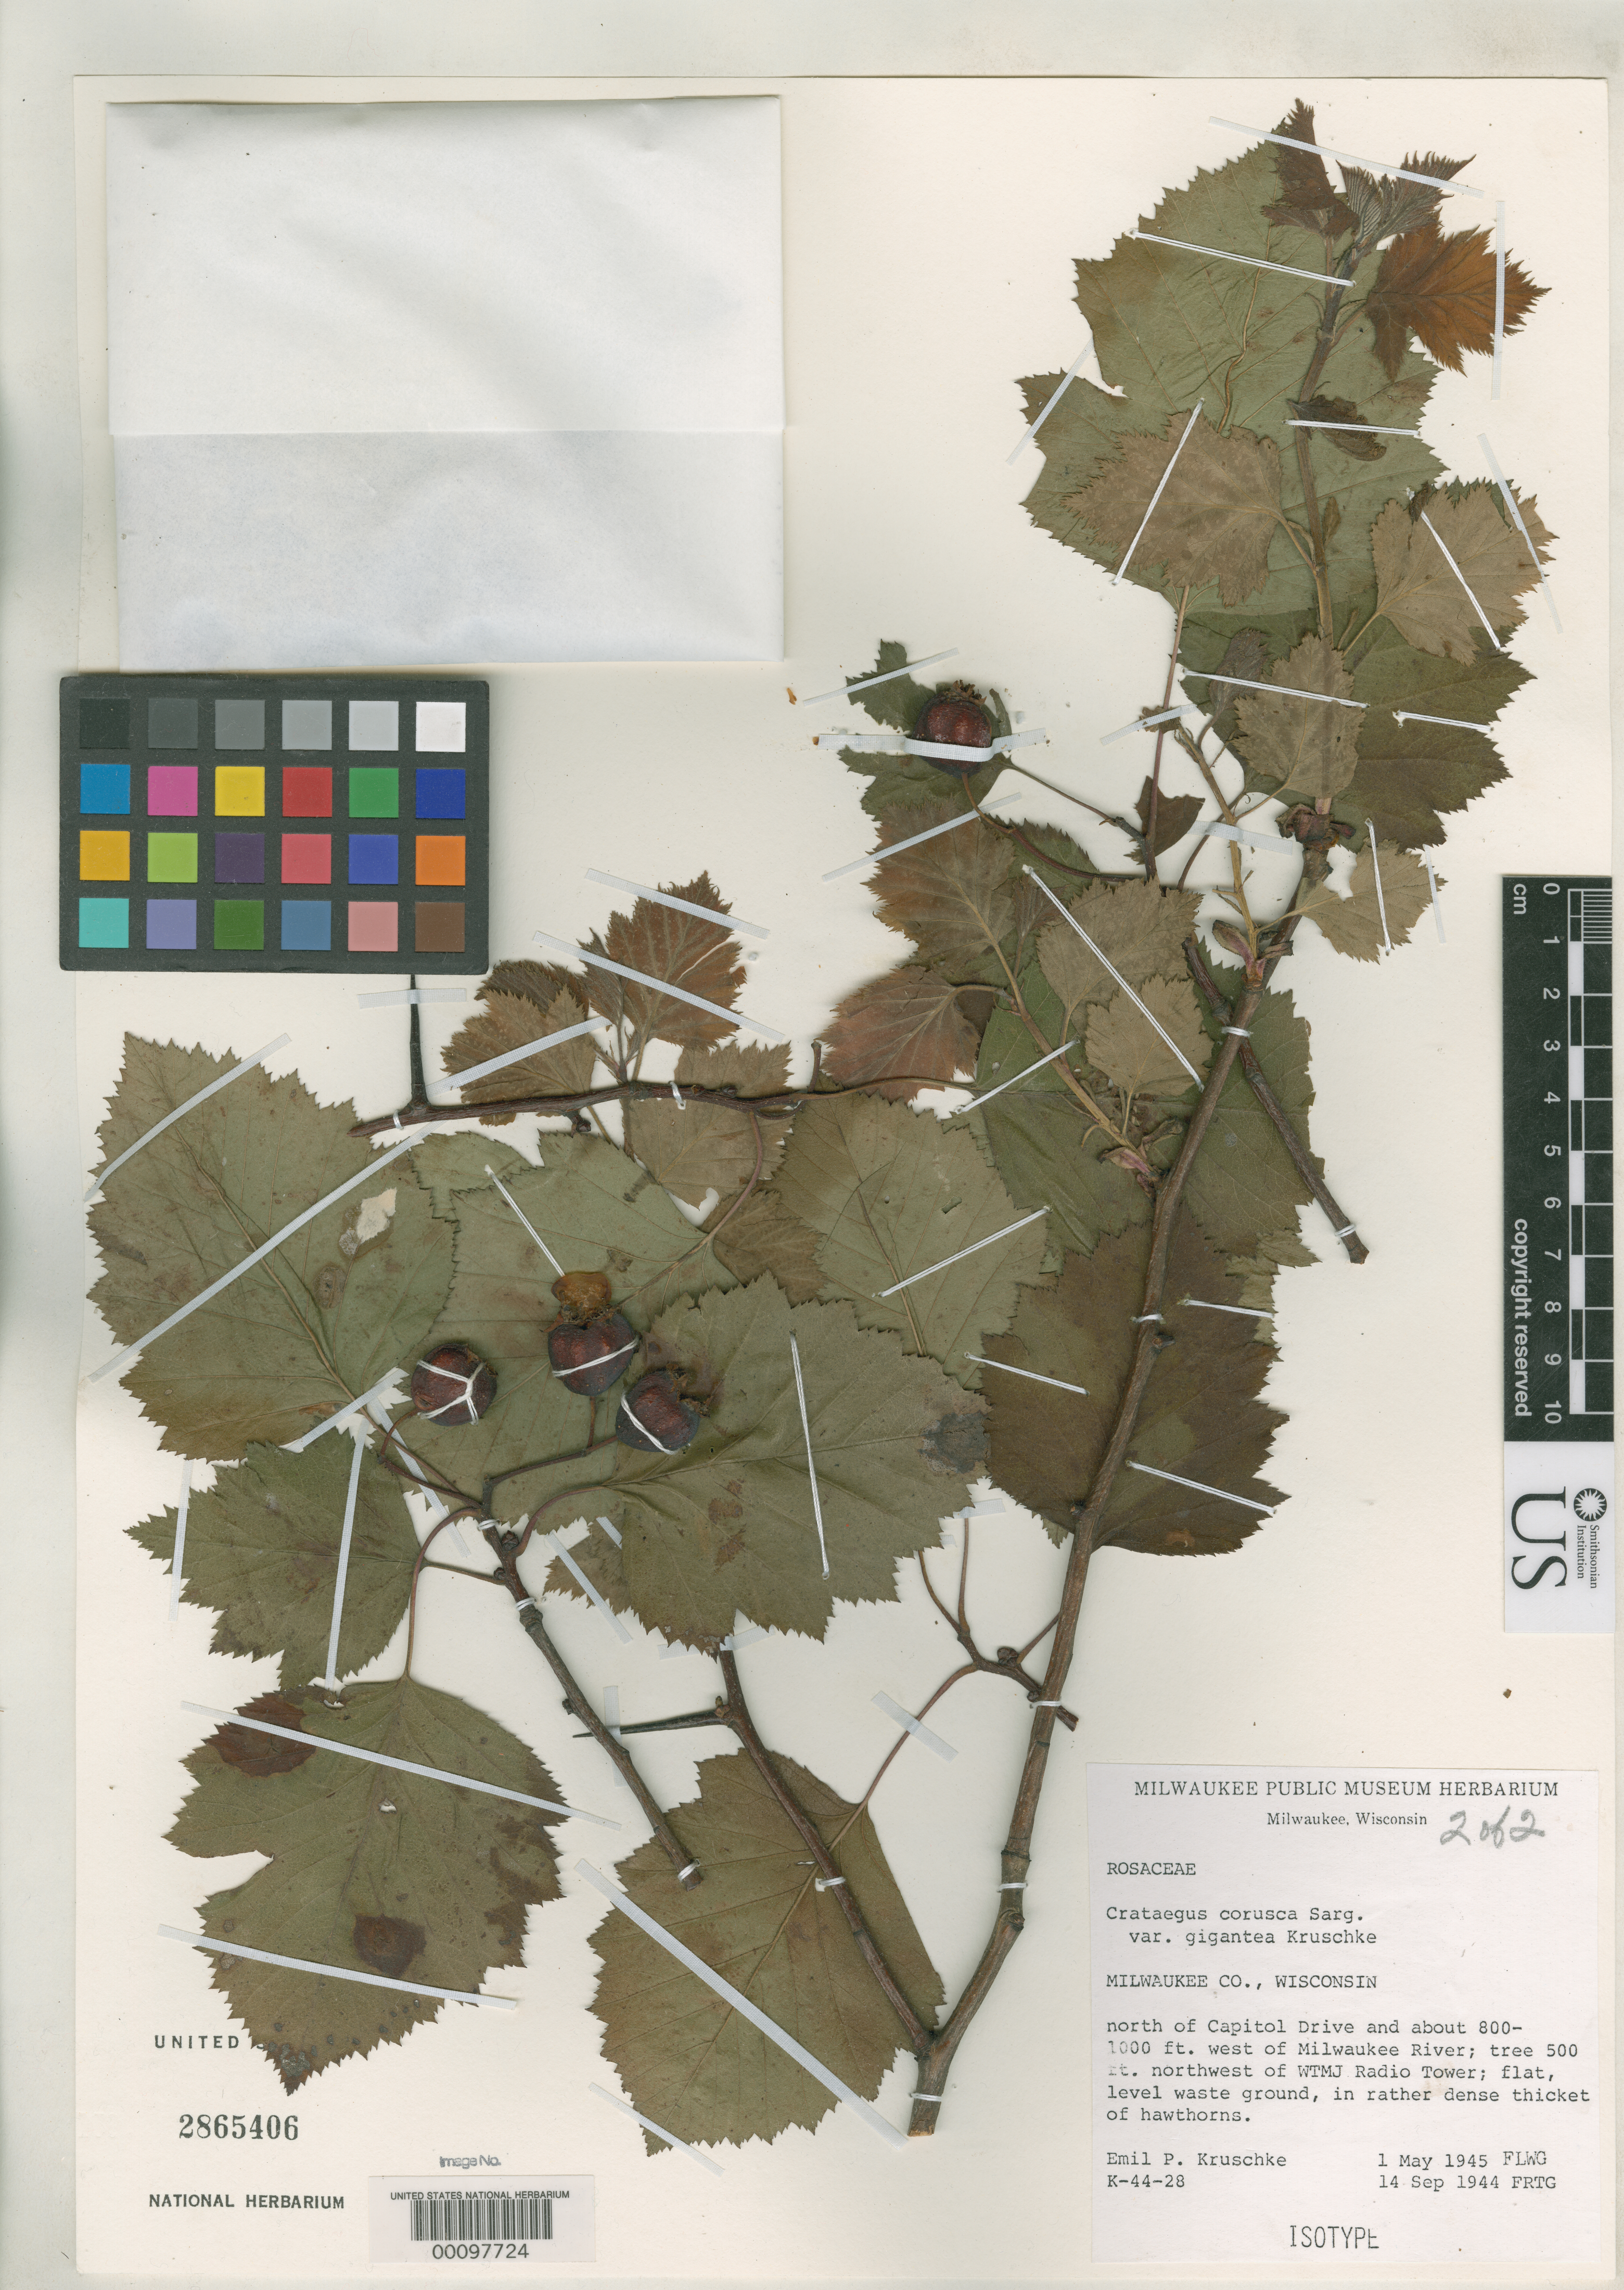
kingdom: Plantae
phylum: Tracheophyta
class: Magnoliopsida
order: Rosales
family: Rosaceae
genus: Crataegus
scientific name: Crataegus corusca var. gigantea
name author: Kruschke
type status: Isotype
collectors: E. Kruschke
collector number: K-44-28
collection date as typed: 01 May 1945 and 14 Sep 1944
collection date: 1944-09-14,1945-05-01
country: United States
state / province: Wisconsin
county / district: Milwaukee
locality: Milwaukee, W of Milwaukee River and N of Capitol Drive.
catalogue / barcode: US 2865406